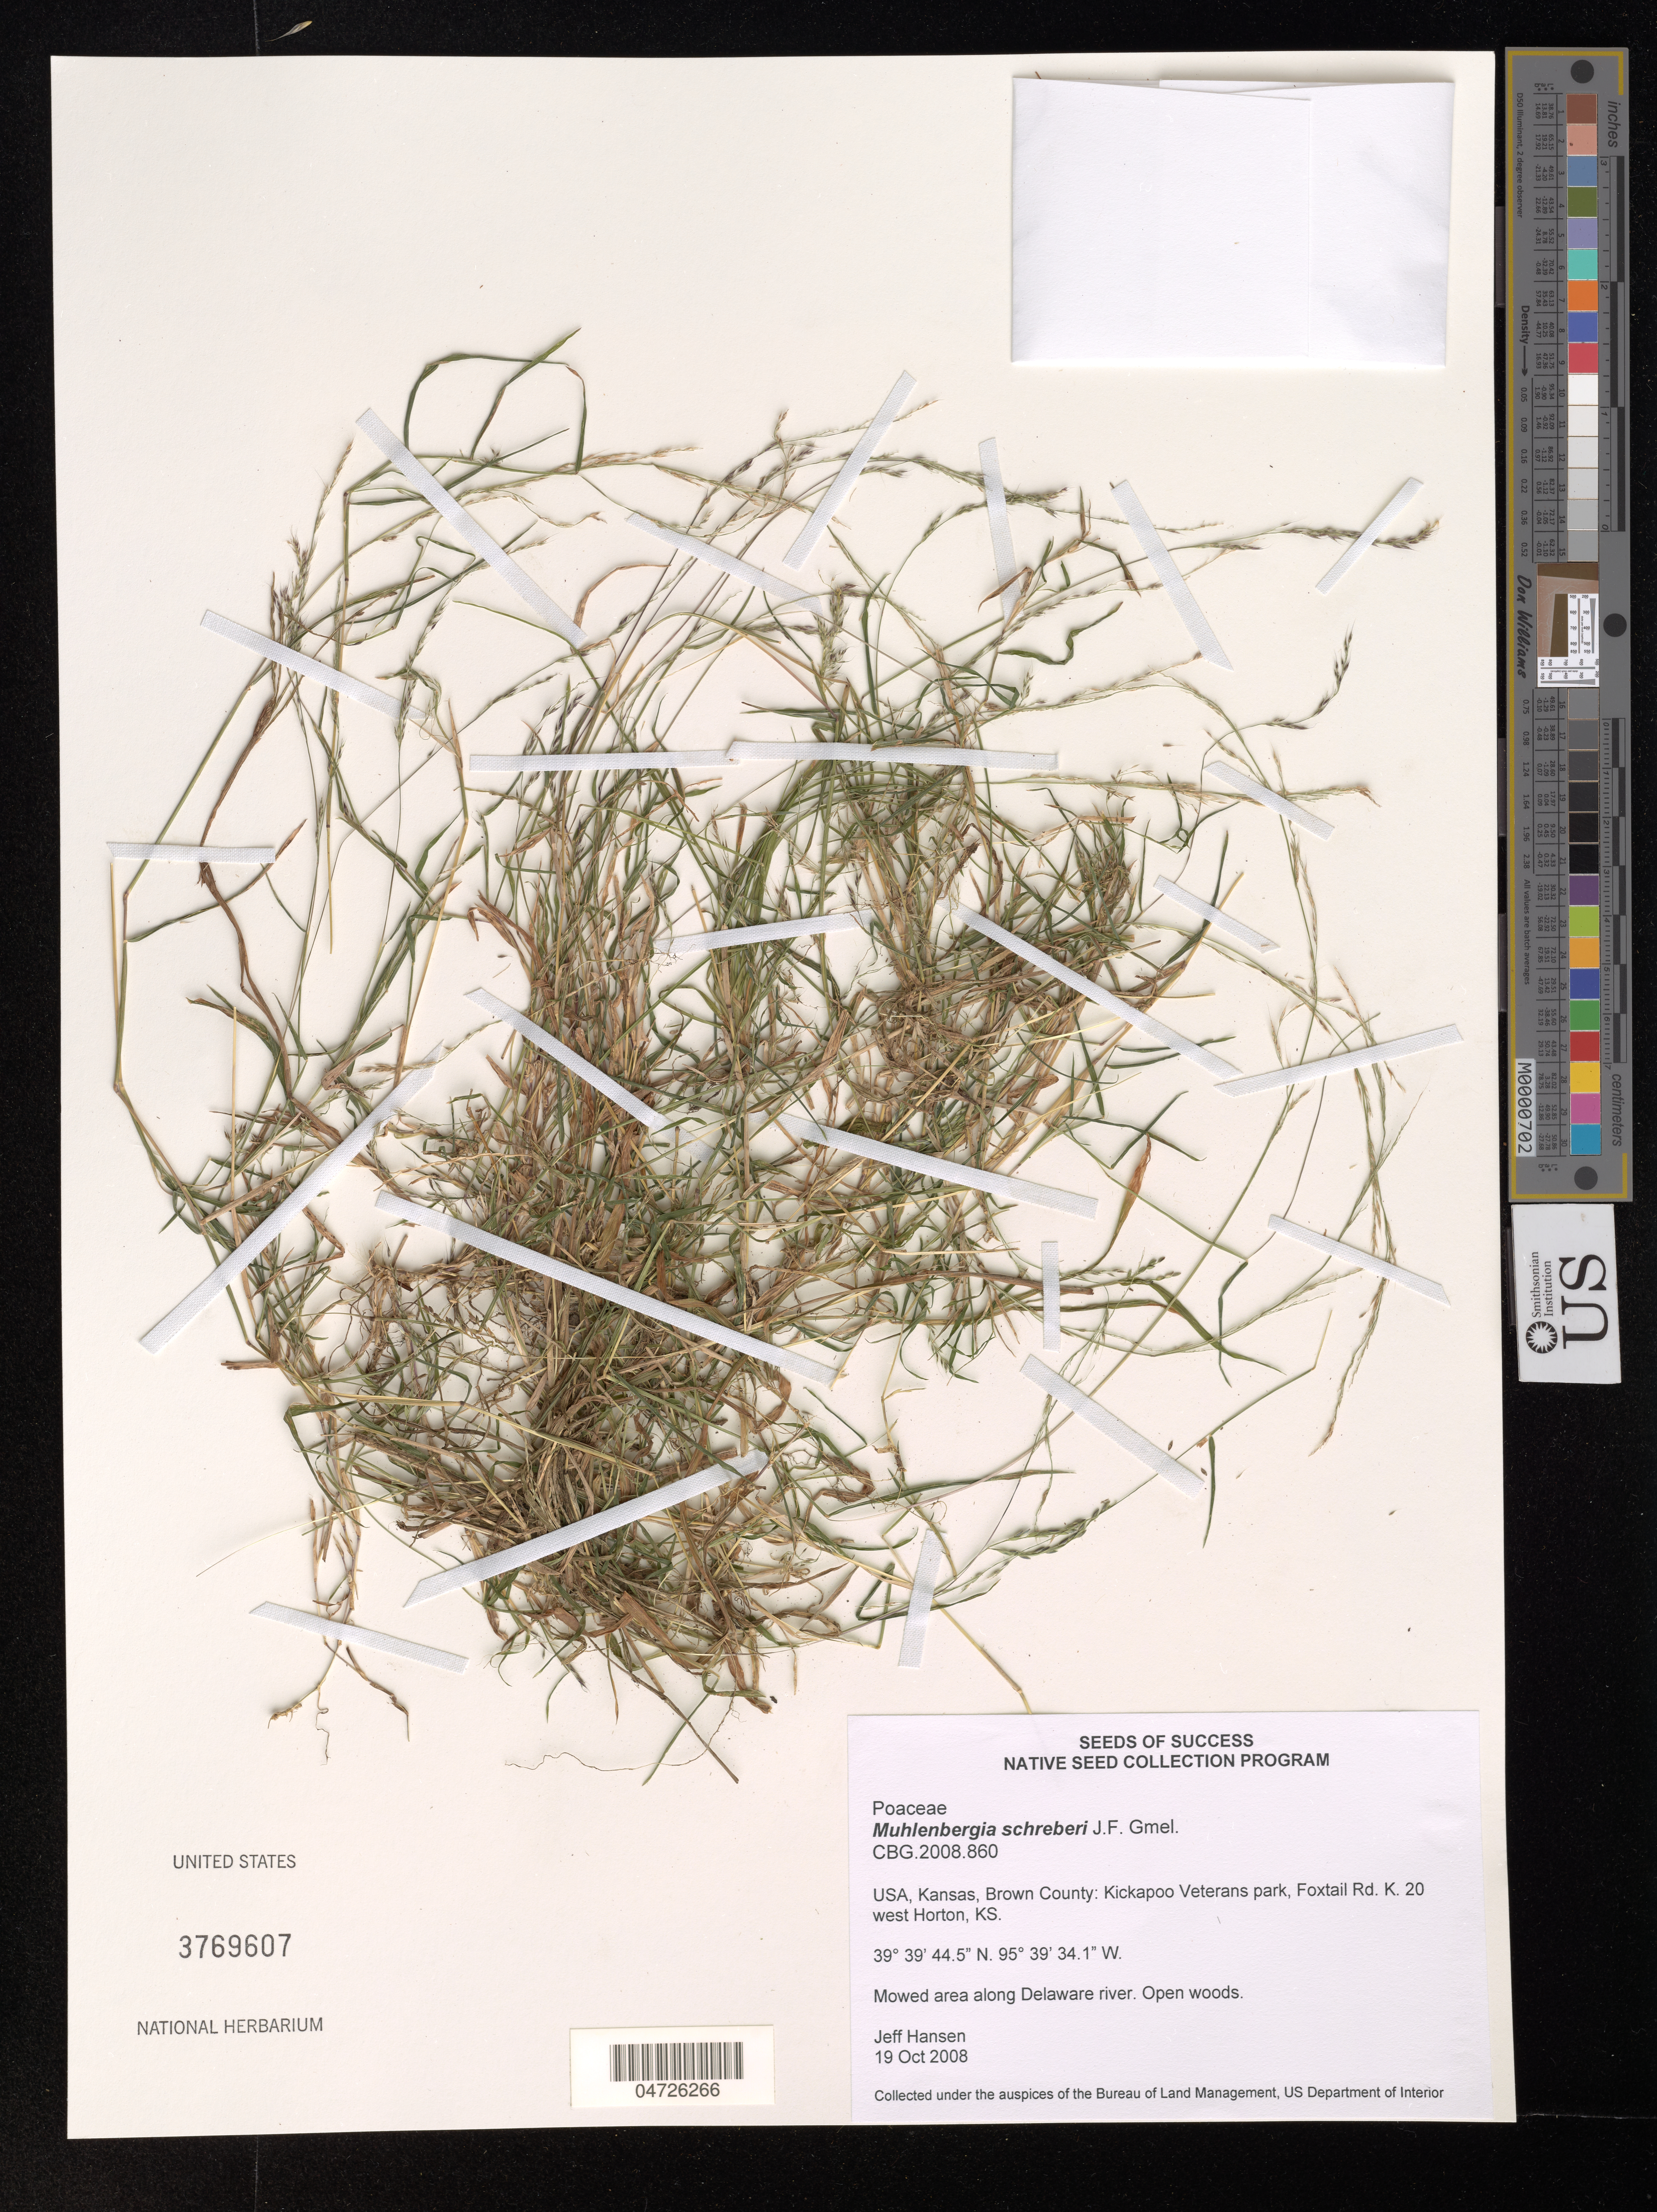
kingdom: Plantae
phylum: Tracheophyta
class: Liliopsida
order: Poales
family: Poaceae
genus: Muhlenbergia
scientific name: Muhlenbergia schreberi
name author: J.F. Gmel.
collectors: J. Hansen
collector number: CBG.2008.860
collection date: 2008-10-19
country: United States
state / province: Kansas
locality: Brown County: Kickapoo Veterans park, Foxtail Rd. K. 20 west Horton, KS.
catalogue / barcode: US 3769607